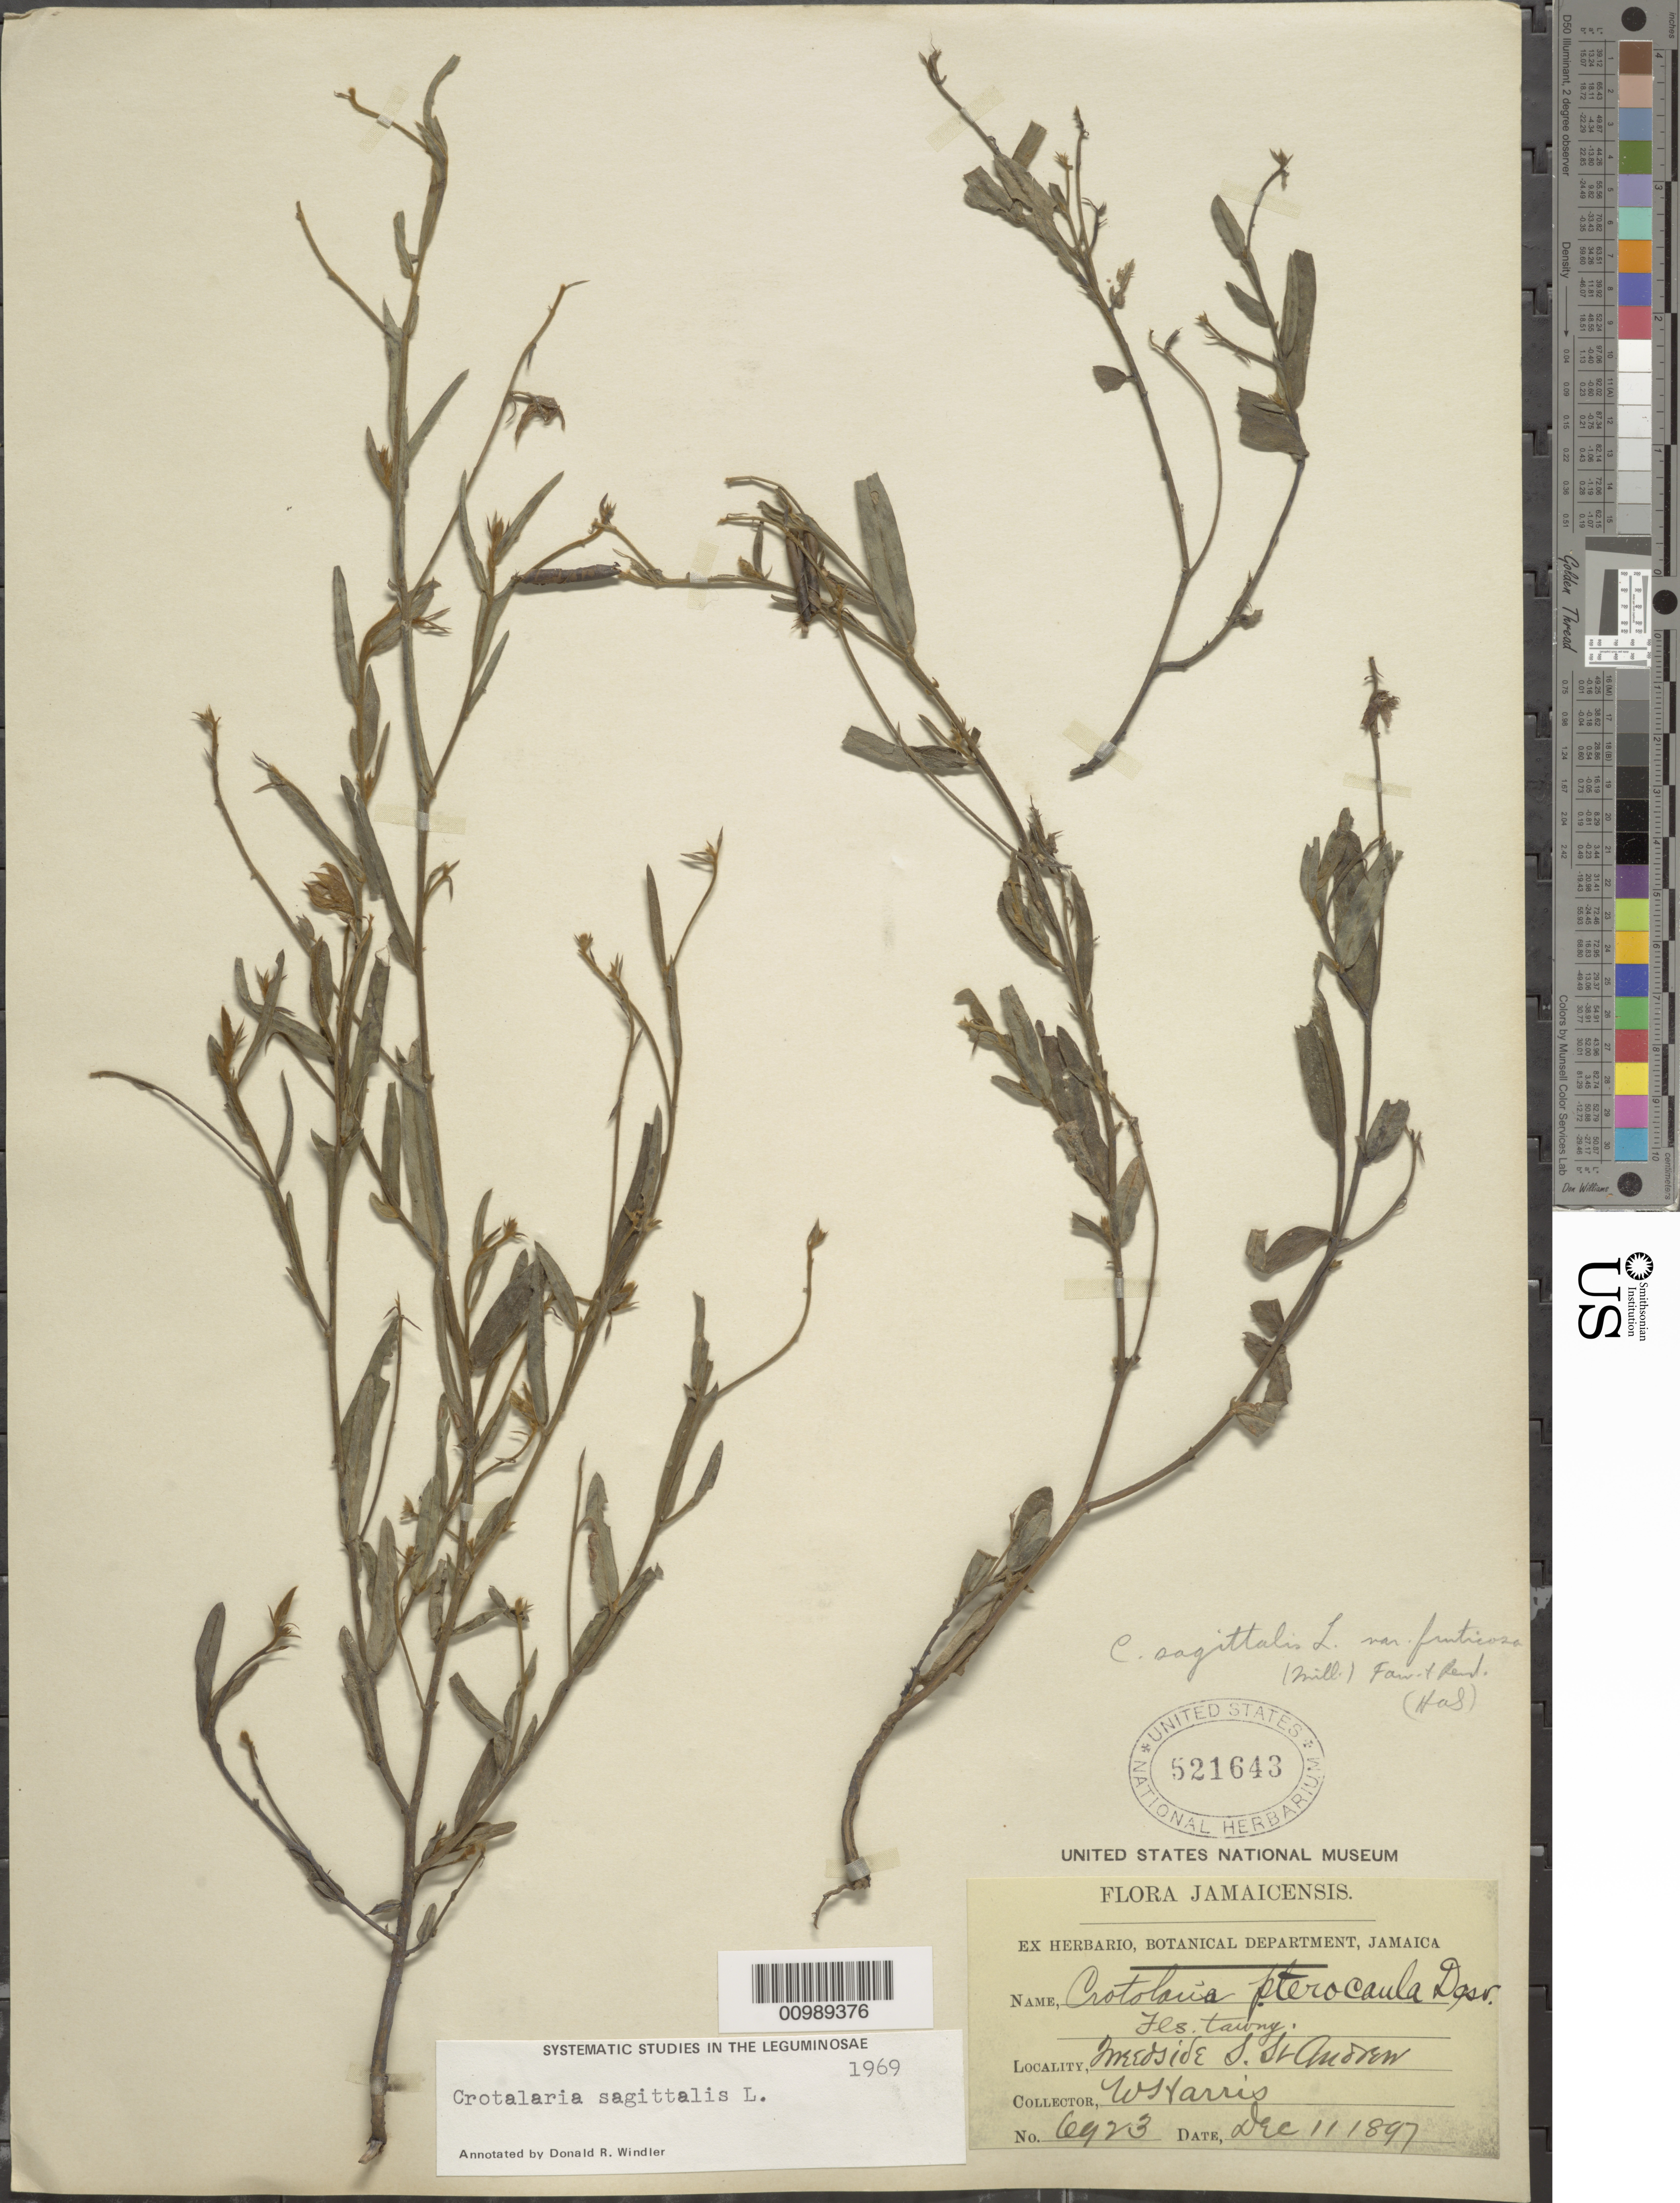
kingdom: Plantae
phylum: Tracheophyta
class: Magnoliopsida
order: Fabales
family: Fabaceae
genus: Crotalaria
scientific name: Crotalaria sagittalis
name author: L.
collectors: W. H. Harris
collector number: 6923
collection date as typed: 11 Dec 1897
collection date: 1897-12-11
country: Jamaica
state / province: Saint Andrew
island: Jamaica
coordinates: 0 N, 0 E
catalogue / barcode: US 521643